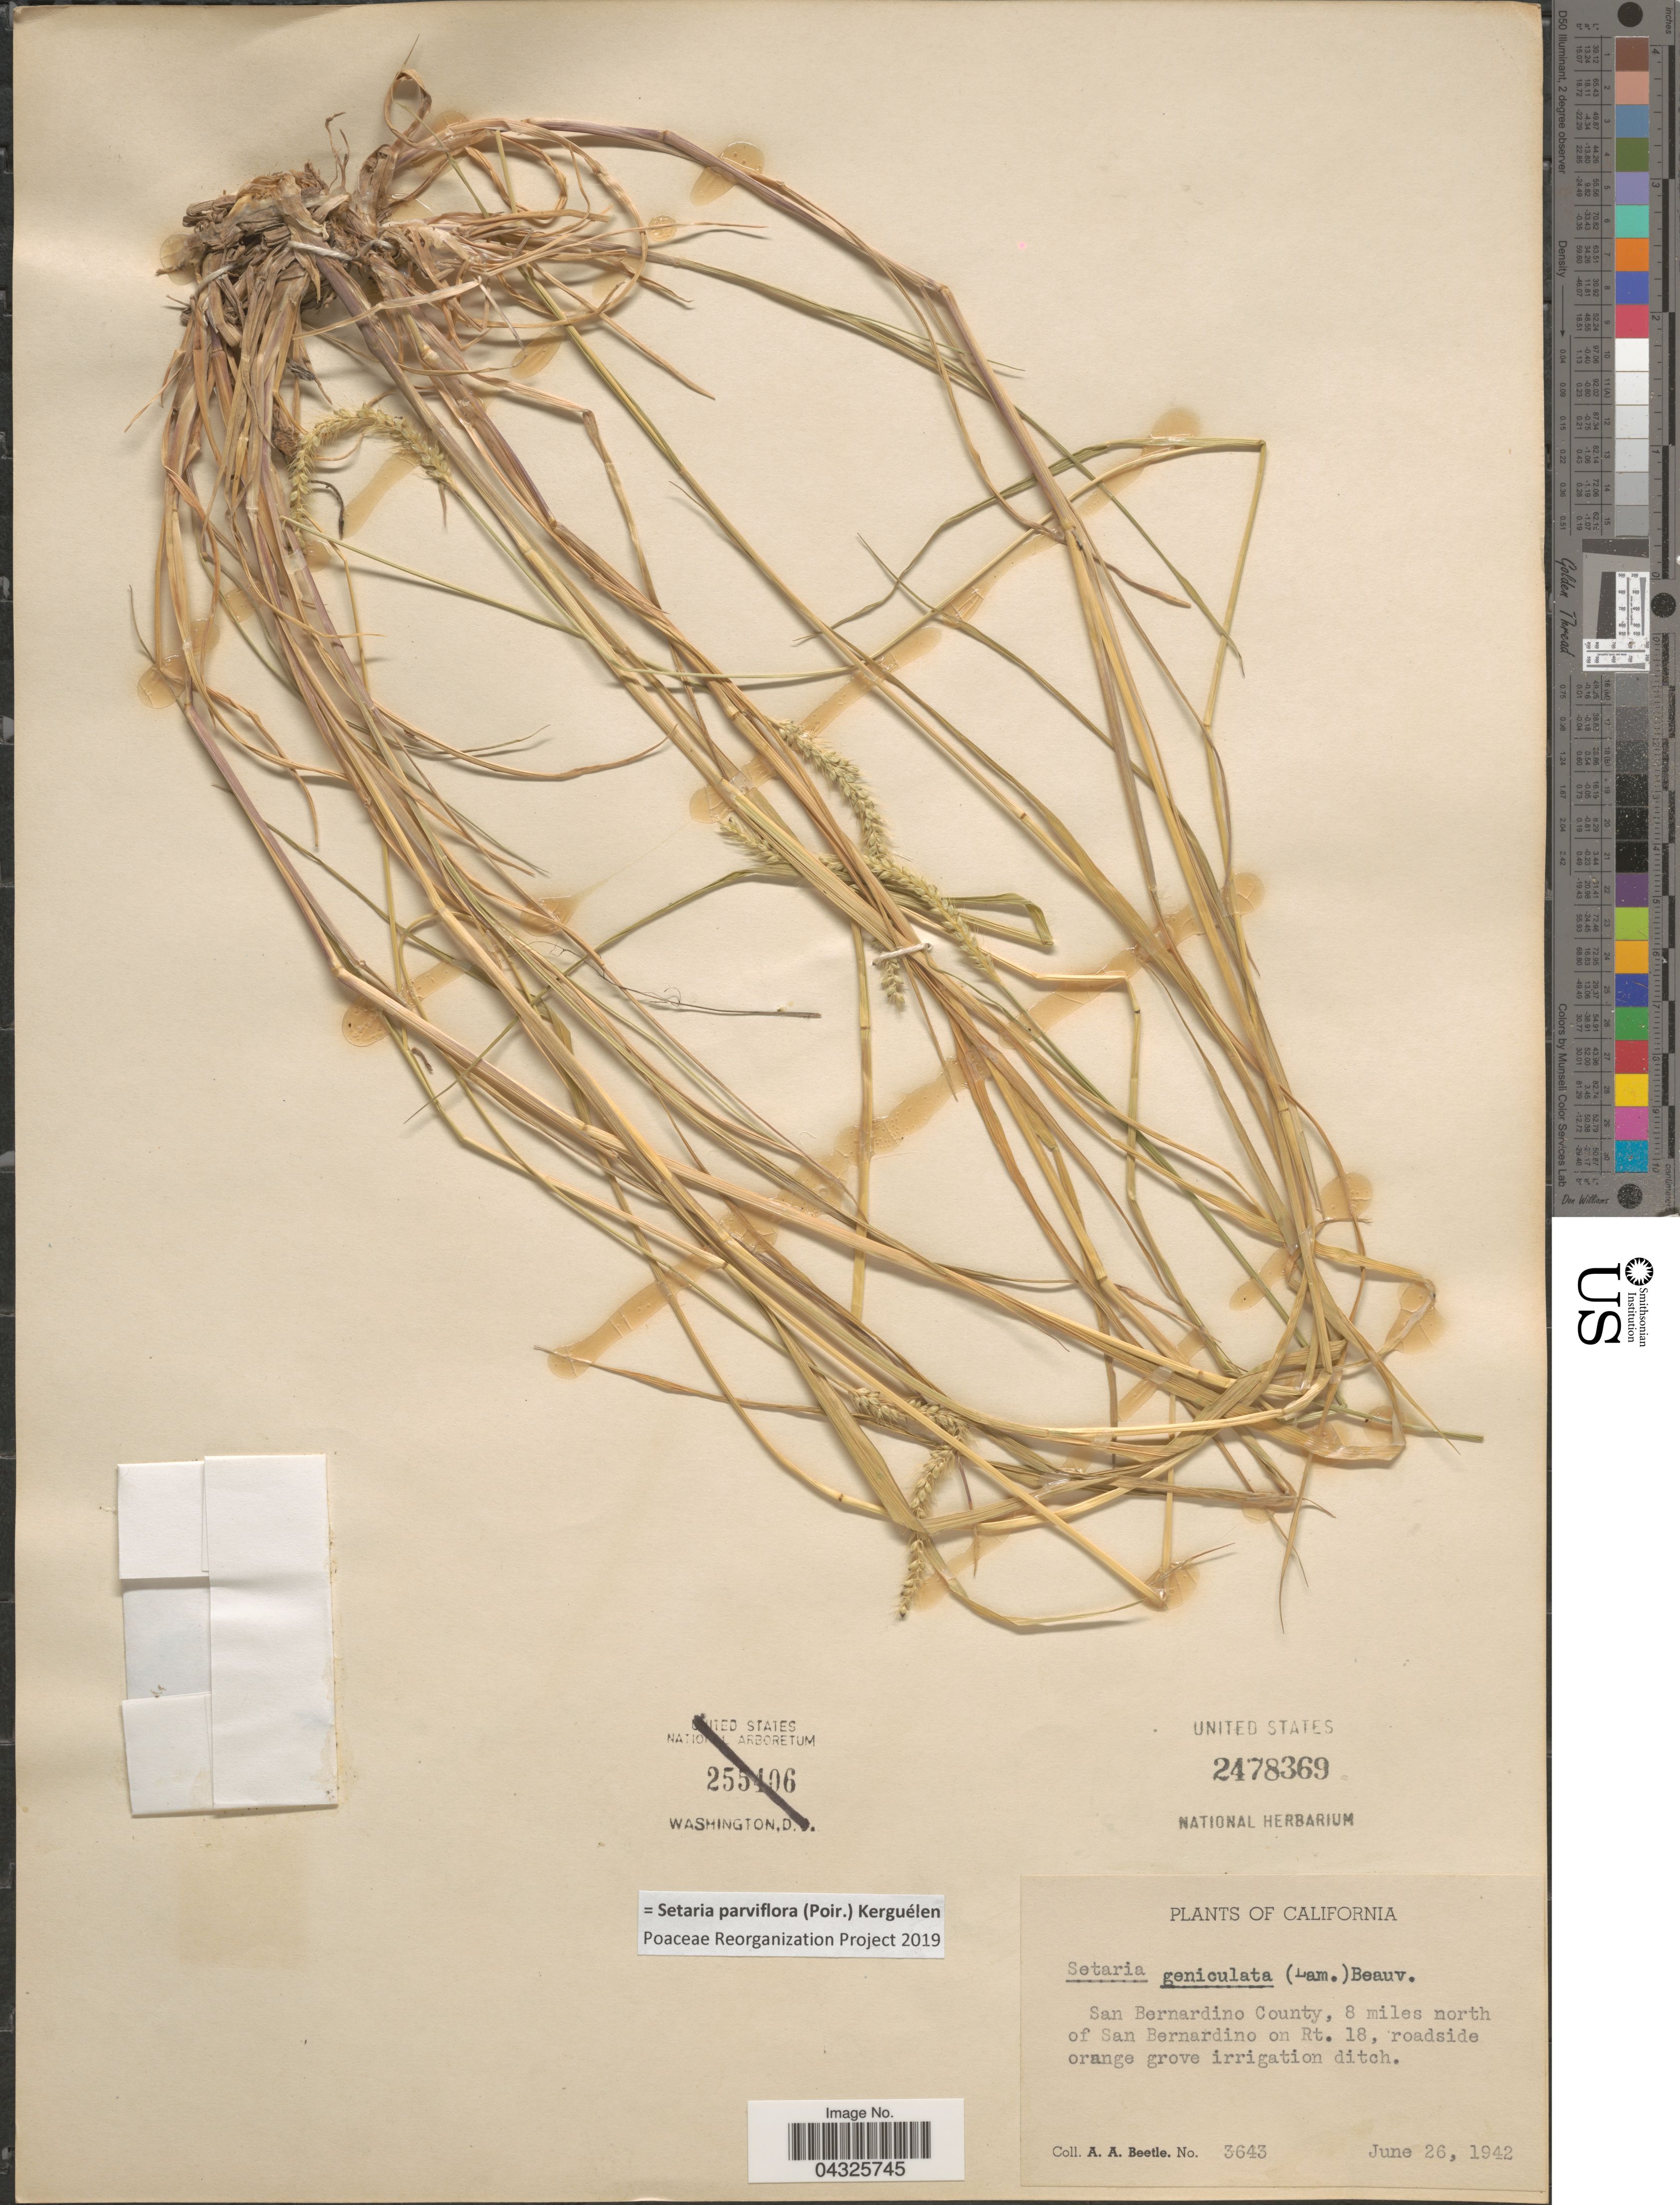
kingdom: Plantae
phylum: Tracheophyta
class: Liliopsida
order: Poales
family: Poaceae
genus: Setaria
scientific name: Setaria parviflora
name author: (Poir.) Kerguélen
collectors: A. A. Beetle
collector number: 3643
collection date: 1942-06-26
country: United States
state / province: California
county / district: San Bernardino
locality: San Bernardino County, 8 miles north of San Bernardino on Rt. 18, roadside orange grove irrigation ditch.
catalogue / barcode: US 2478369